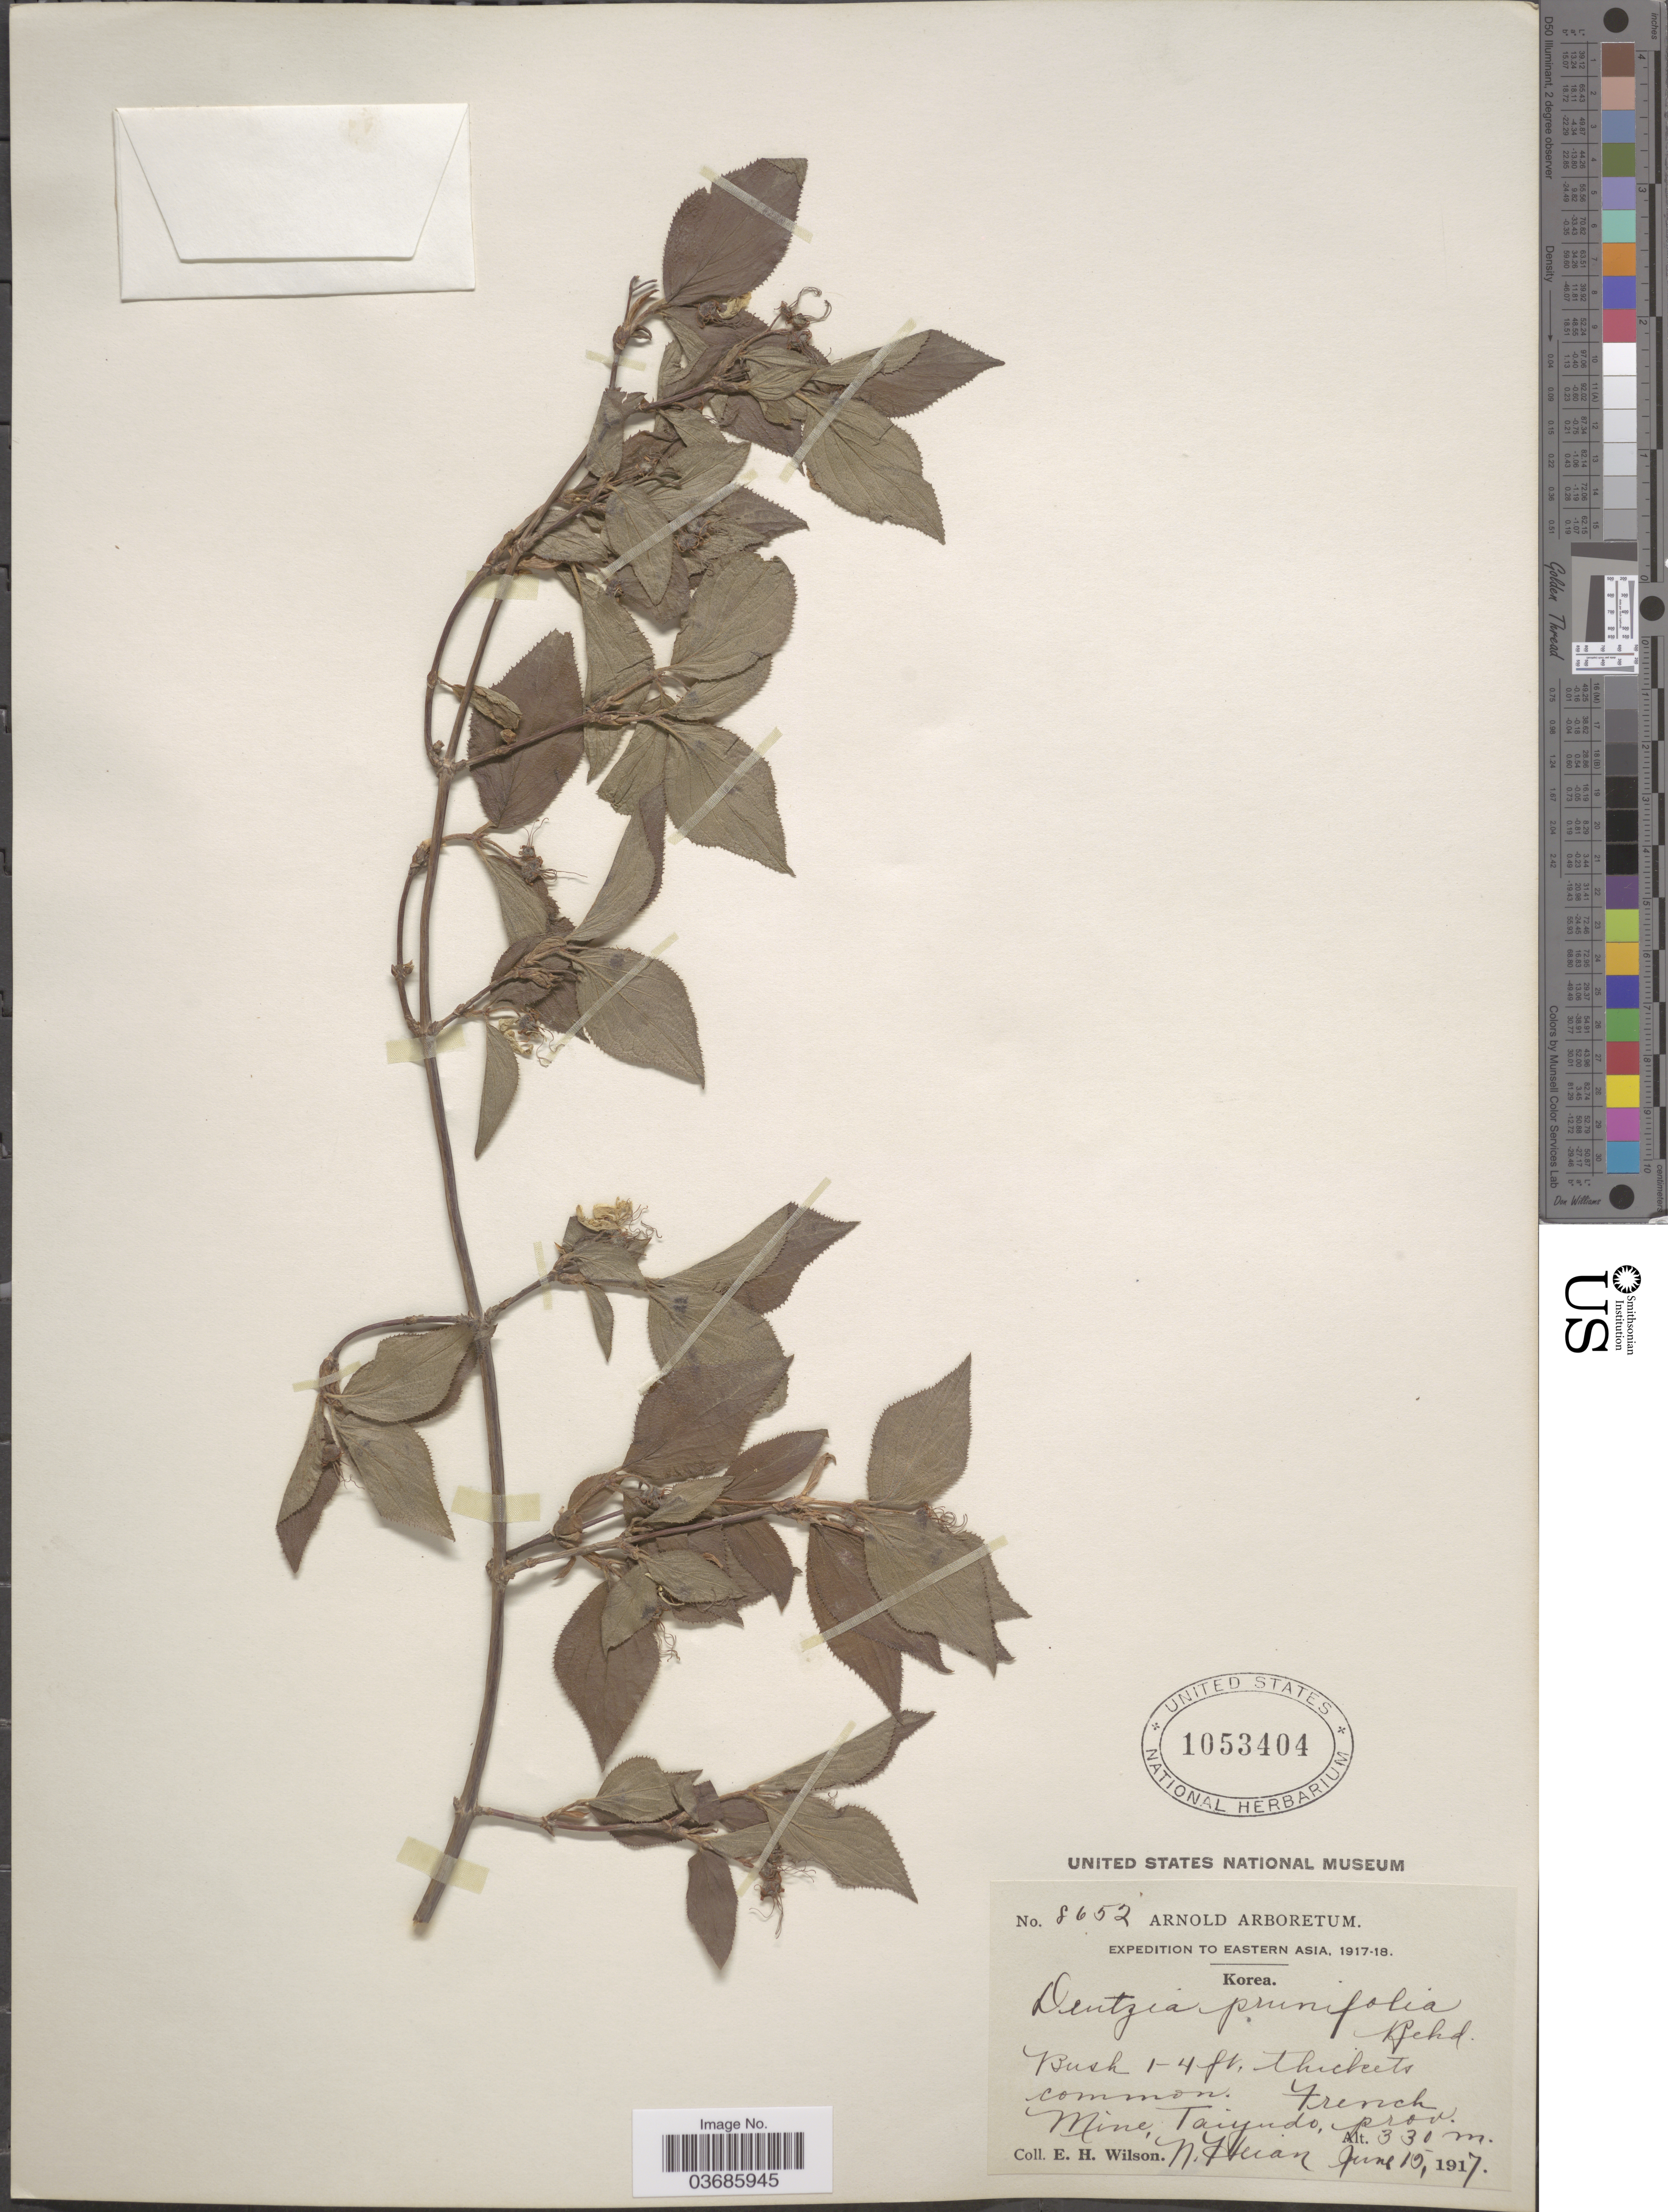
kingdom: Plantae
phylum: Tracheophyta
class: Magnoliopsida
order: Cornales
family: Hydrangeaceae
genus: Deutzia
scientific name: Deutzia prunifolia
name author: Rehder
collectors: E. Wilson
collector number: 8652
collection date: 1917-06-15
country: North Korea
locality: Expedition to Eastern Asia, 1917-18. French Mine, Taiyudo, prov. N. Heian.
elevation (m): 330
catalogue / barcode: US 1053404